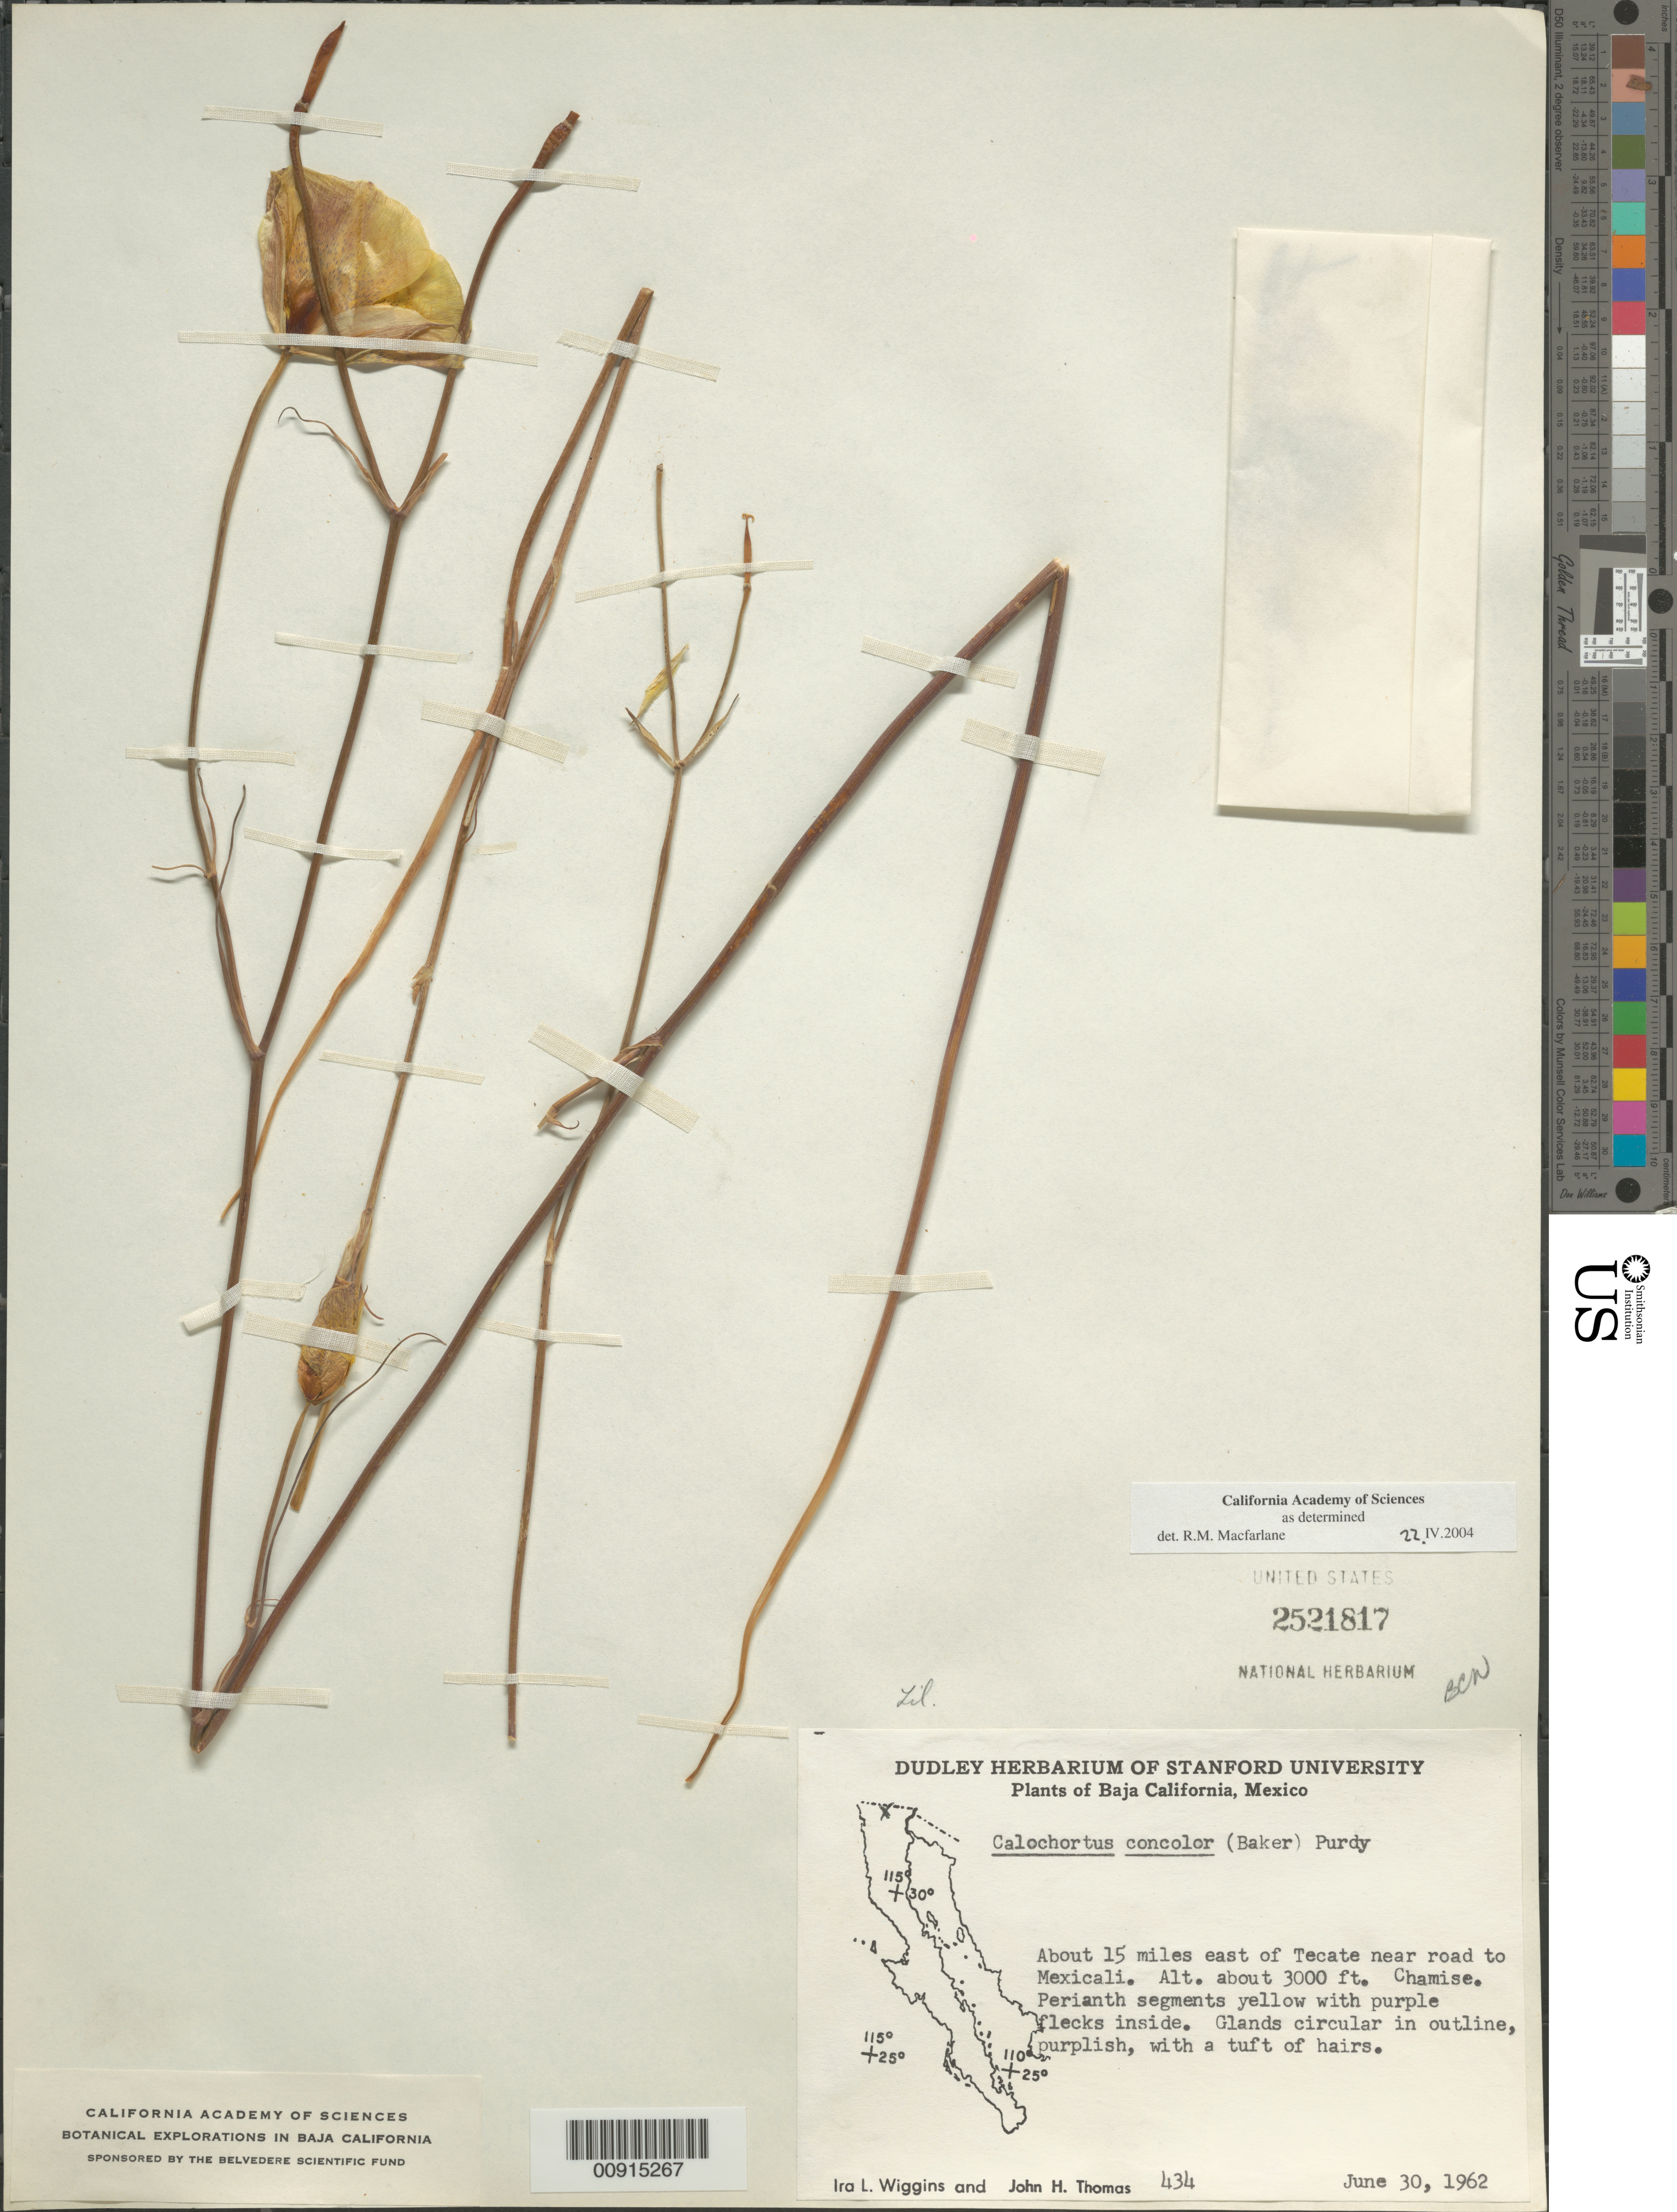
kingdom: Plantae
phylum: Tracheophyta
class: Liliopsida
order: Liliales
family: Liliaceae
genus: Calochortus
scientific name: Calochortus concolor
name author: (Baker) Purdy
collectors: I. L. Wiggins & J. H. Thomas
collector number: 434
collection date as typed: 30 Jun 1962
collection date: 1962-06-30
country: Mexico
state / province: Baja California Norte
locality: About 15 miles east of Tecate near road to Mexicali. Baja California.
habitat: Chamise.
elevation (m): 914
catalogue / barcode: US 2521817